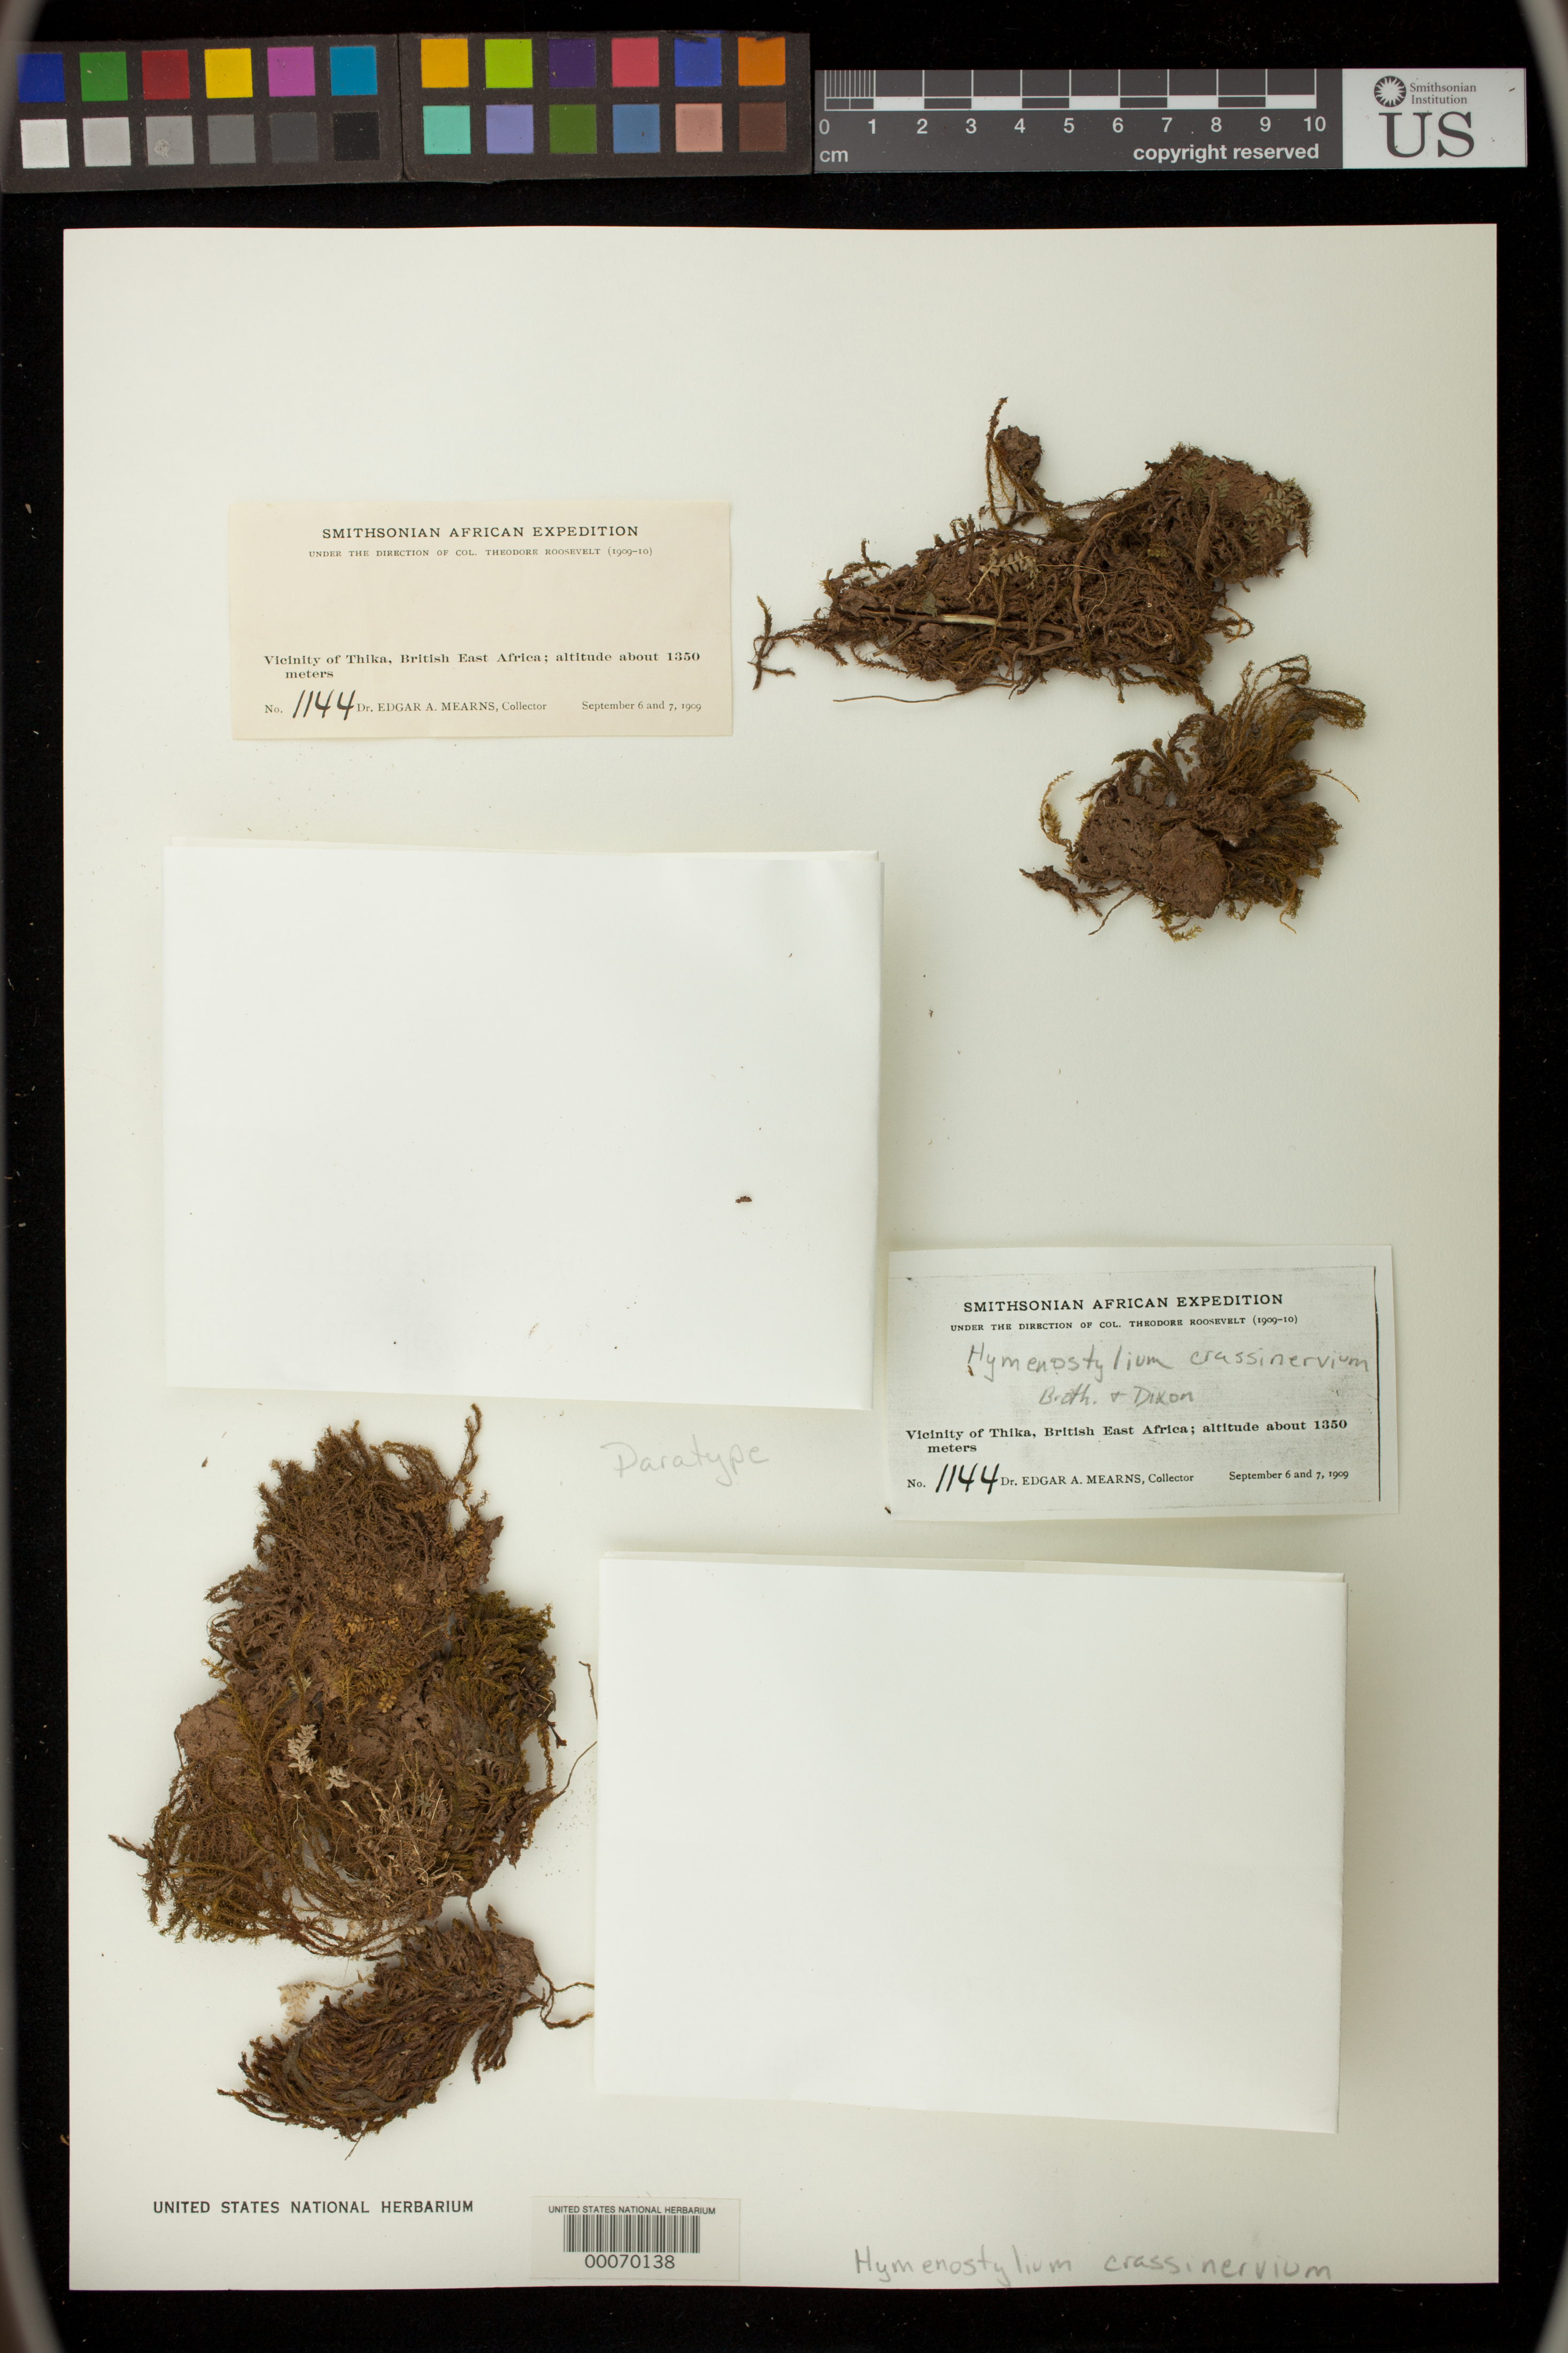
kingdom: Plantae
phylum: Bryophyta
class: Bryopsida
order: Pottiales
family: Pottiaceae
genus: Hymenostylium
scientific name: Hymenostylium crassinervium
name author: Broth. & Dixon in Dixon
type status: Paratype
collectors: E. A. Mearns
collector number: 1144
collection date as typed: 06 Sep 1909 or 07 Sep 1909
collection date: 1909-09-06 or 1909-09-07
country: Kenya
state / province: Kiambu / Murang'a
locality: Vicinity of Thika.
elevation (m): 1350